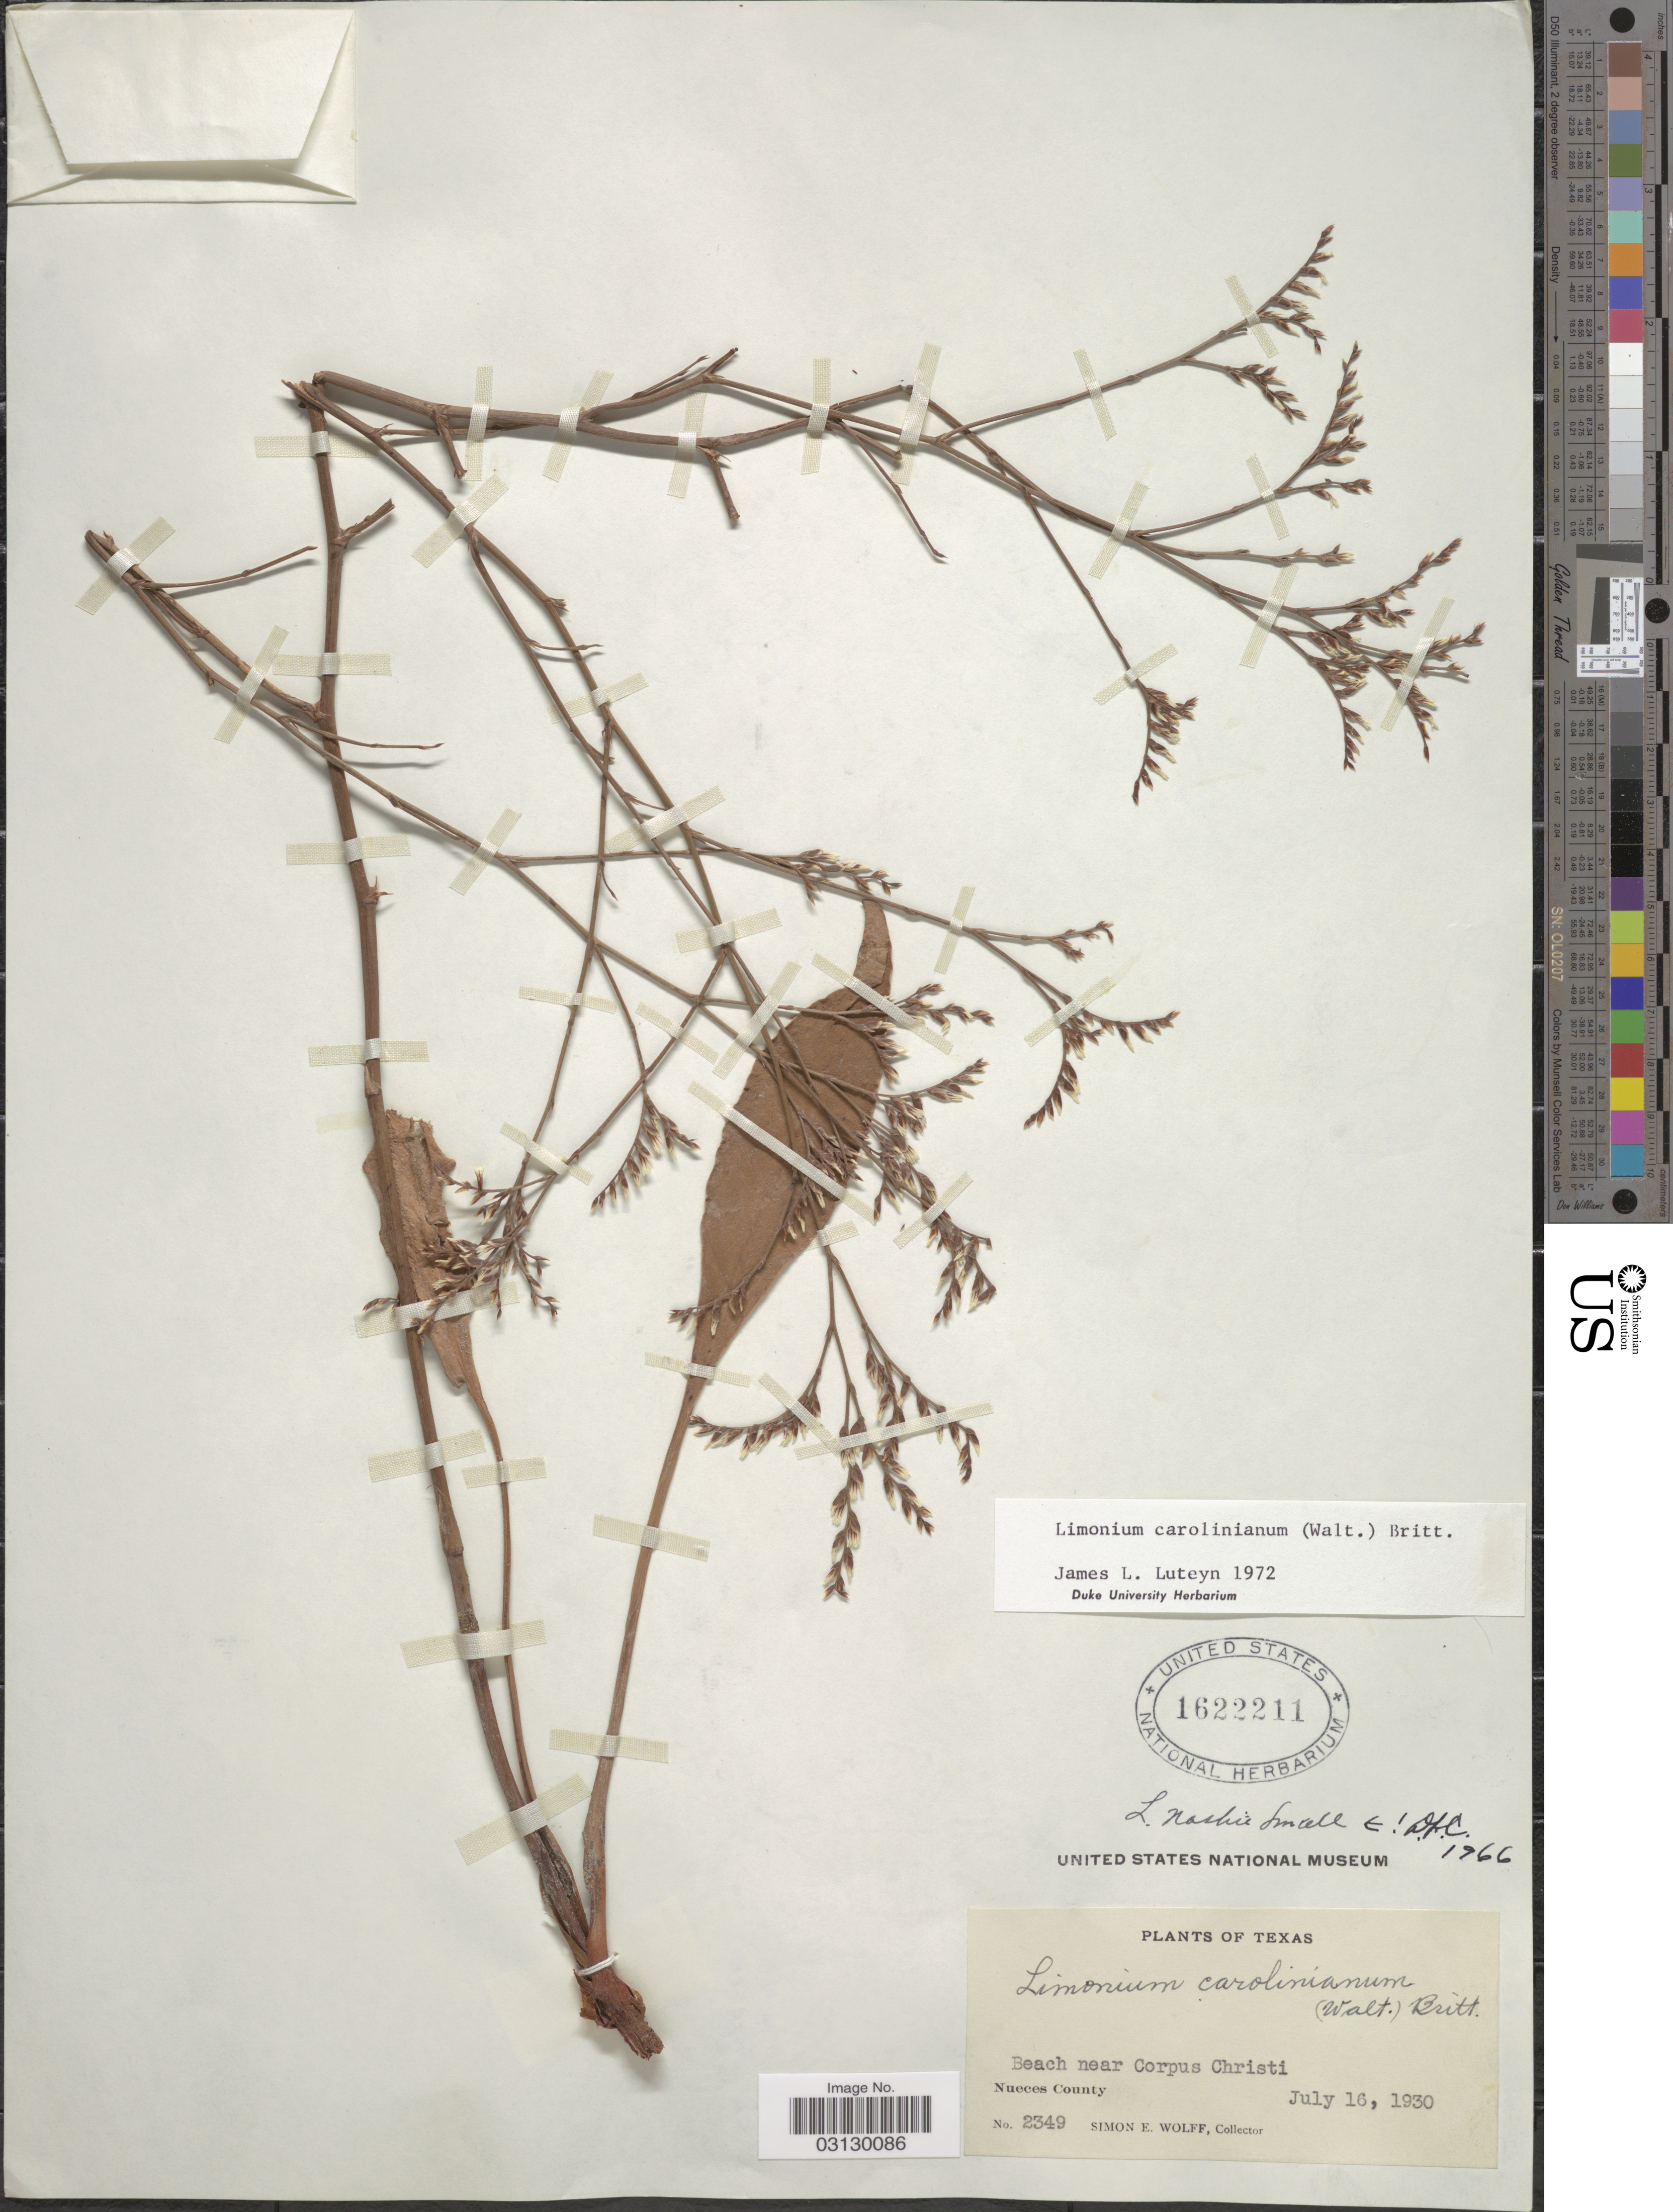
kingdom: Plantae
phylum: Tracheophyta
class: Magnoliopsida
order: Caryophyllales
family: Plumbaginaceae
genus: Limonium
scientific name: Limonium carolinianum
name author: (Walter) Britton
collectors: S. E. Wolff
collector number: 2349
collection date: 1930-07-16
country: United States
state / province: Texas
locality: Beach near Corpus Christi. Nueces County.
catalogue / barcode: US 1622211